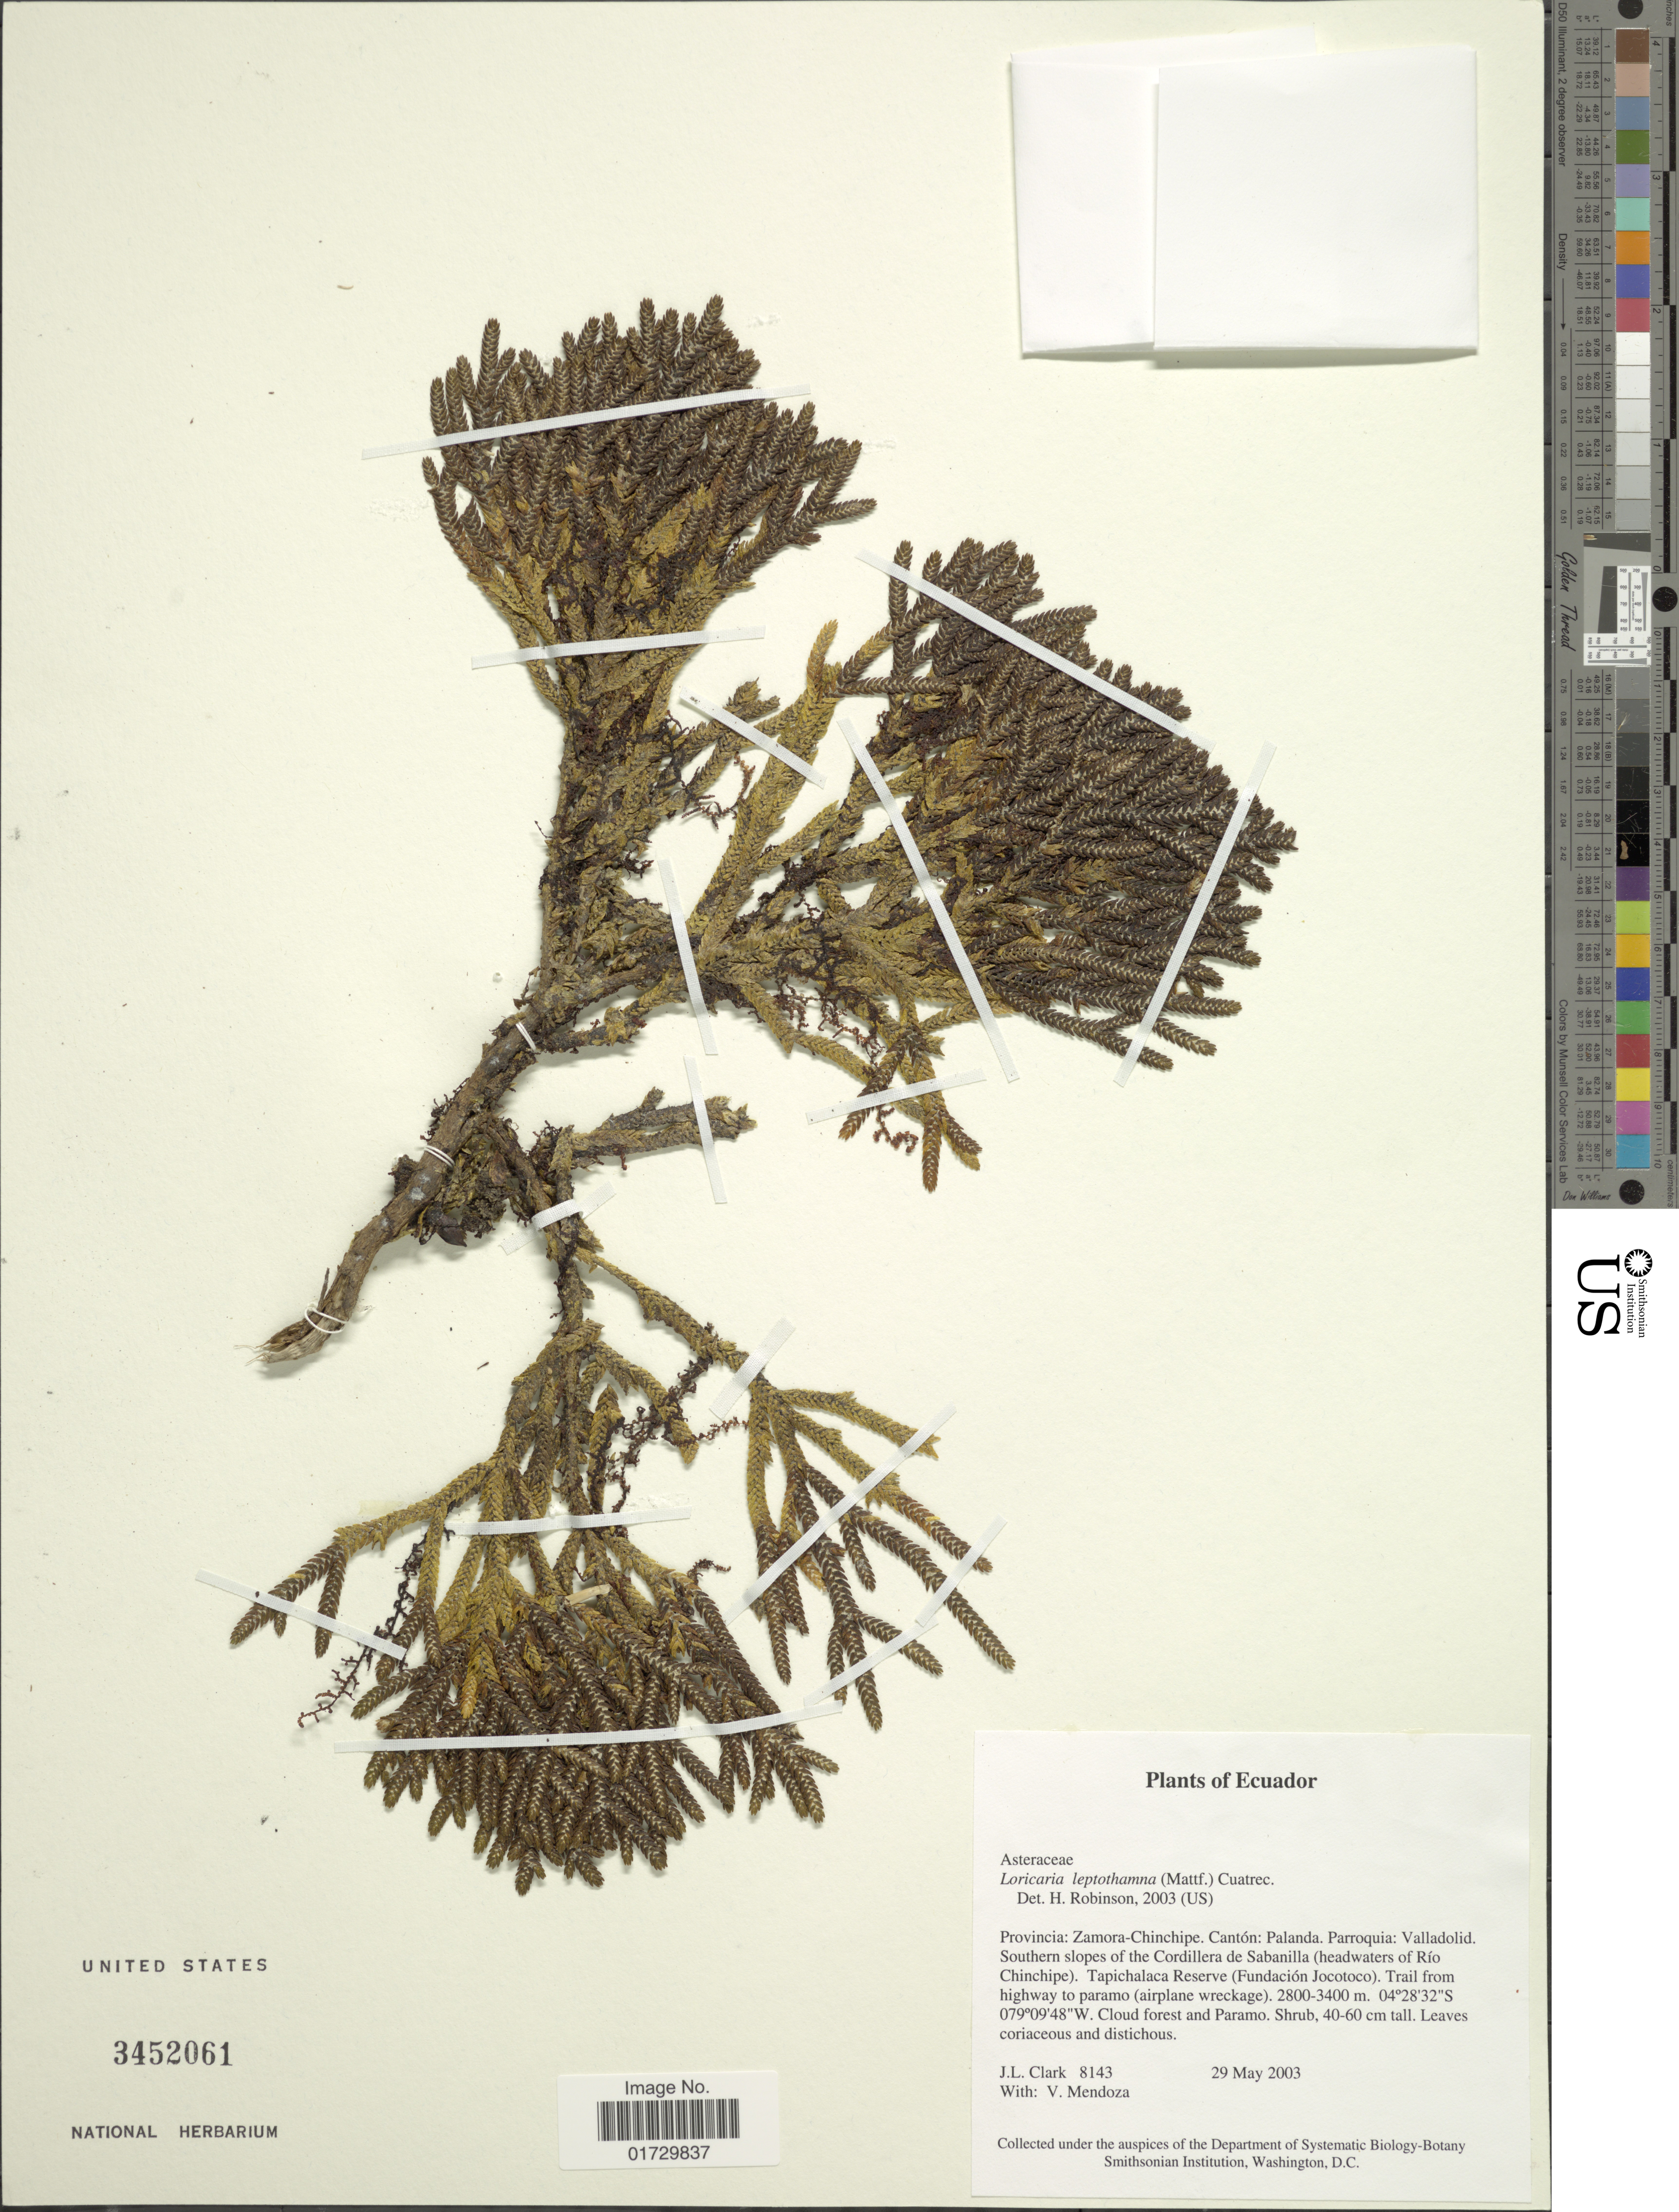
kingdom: Plantae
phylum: Tracheophyta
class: Magnoliopsida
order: Asterales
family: Asteraceae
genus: Loricaria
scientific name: Loricaria leptothamna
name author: (Mattf.) Cuatrec.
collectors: J. L. Clark & V. Mendoza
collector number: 8143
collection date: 2003-05-29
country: Ecuador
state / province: Zamora-Chinchipe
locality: Canton: Palanda. Parroquia: Valladolid. Southern slopes of the Cordillera de Sabanilla (headwaters of Rio Chinchipe). Tapichalaca Reserve (Fundacion Jocotoco). Trail from highway to paramo (airplane wreckage)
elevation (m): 2800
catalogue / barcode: US 3452061